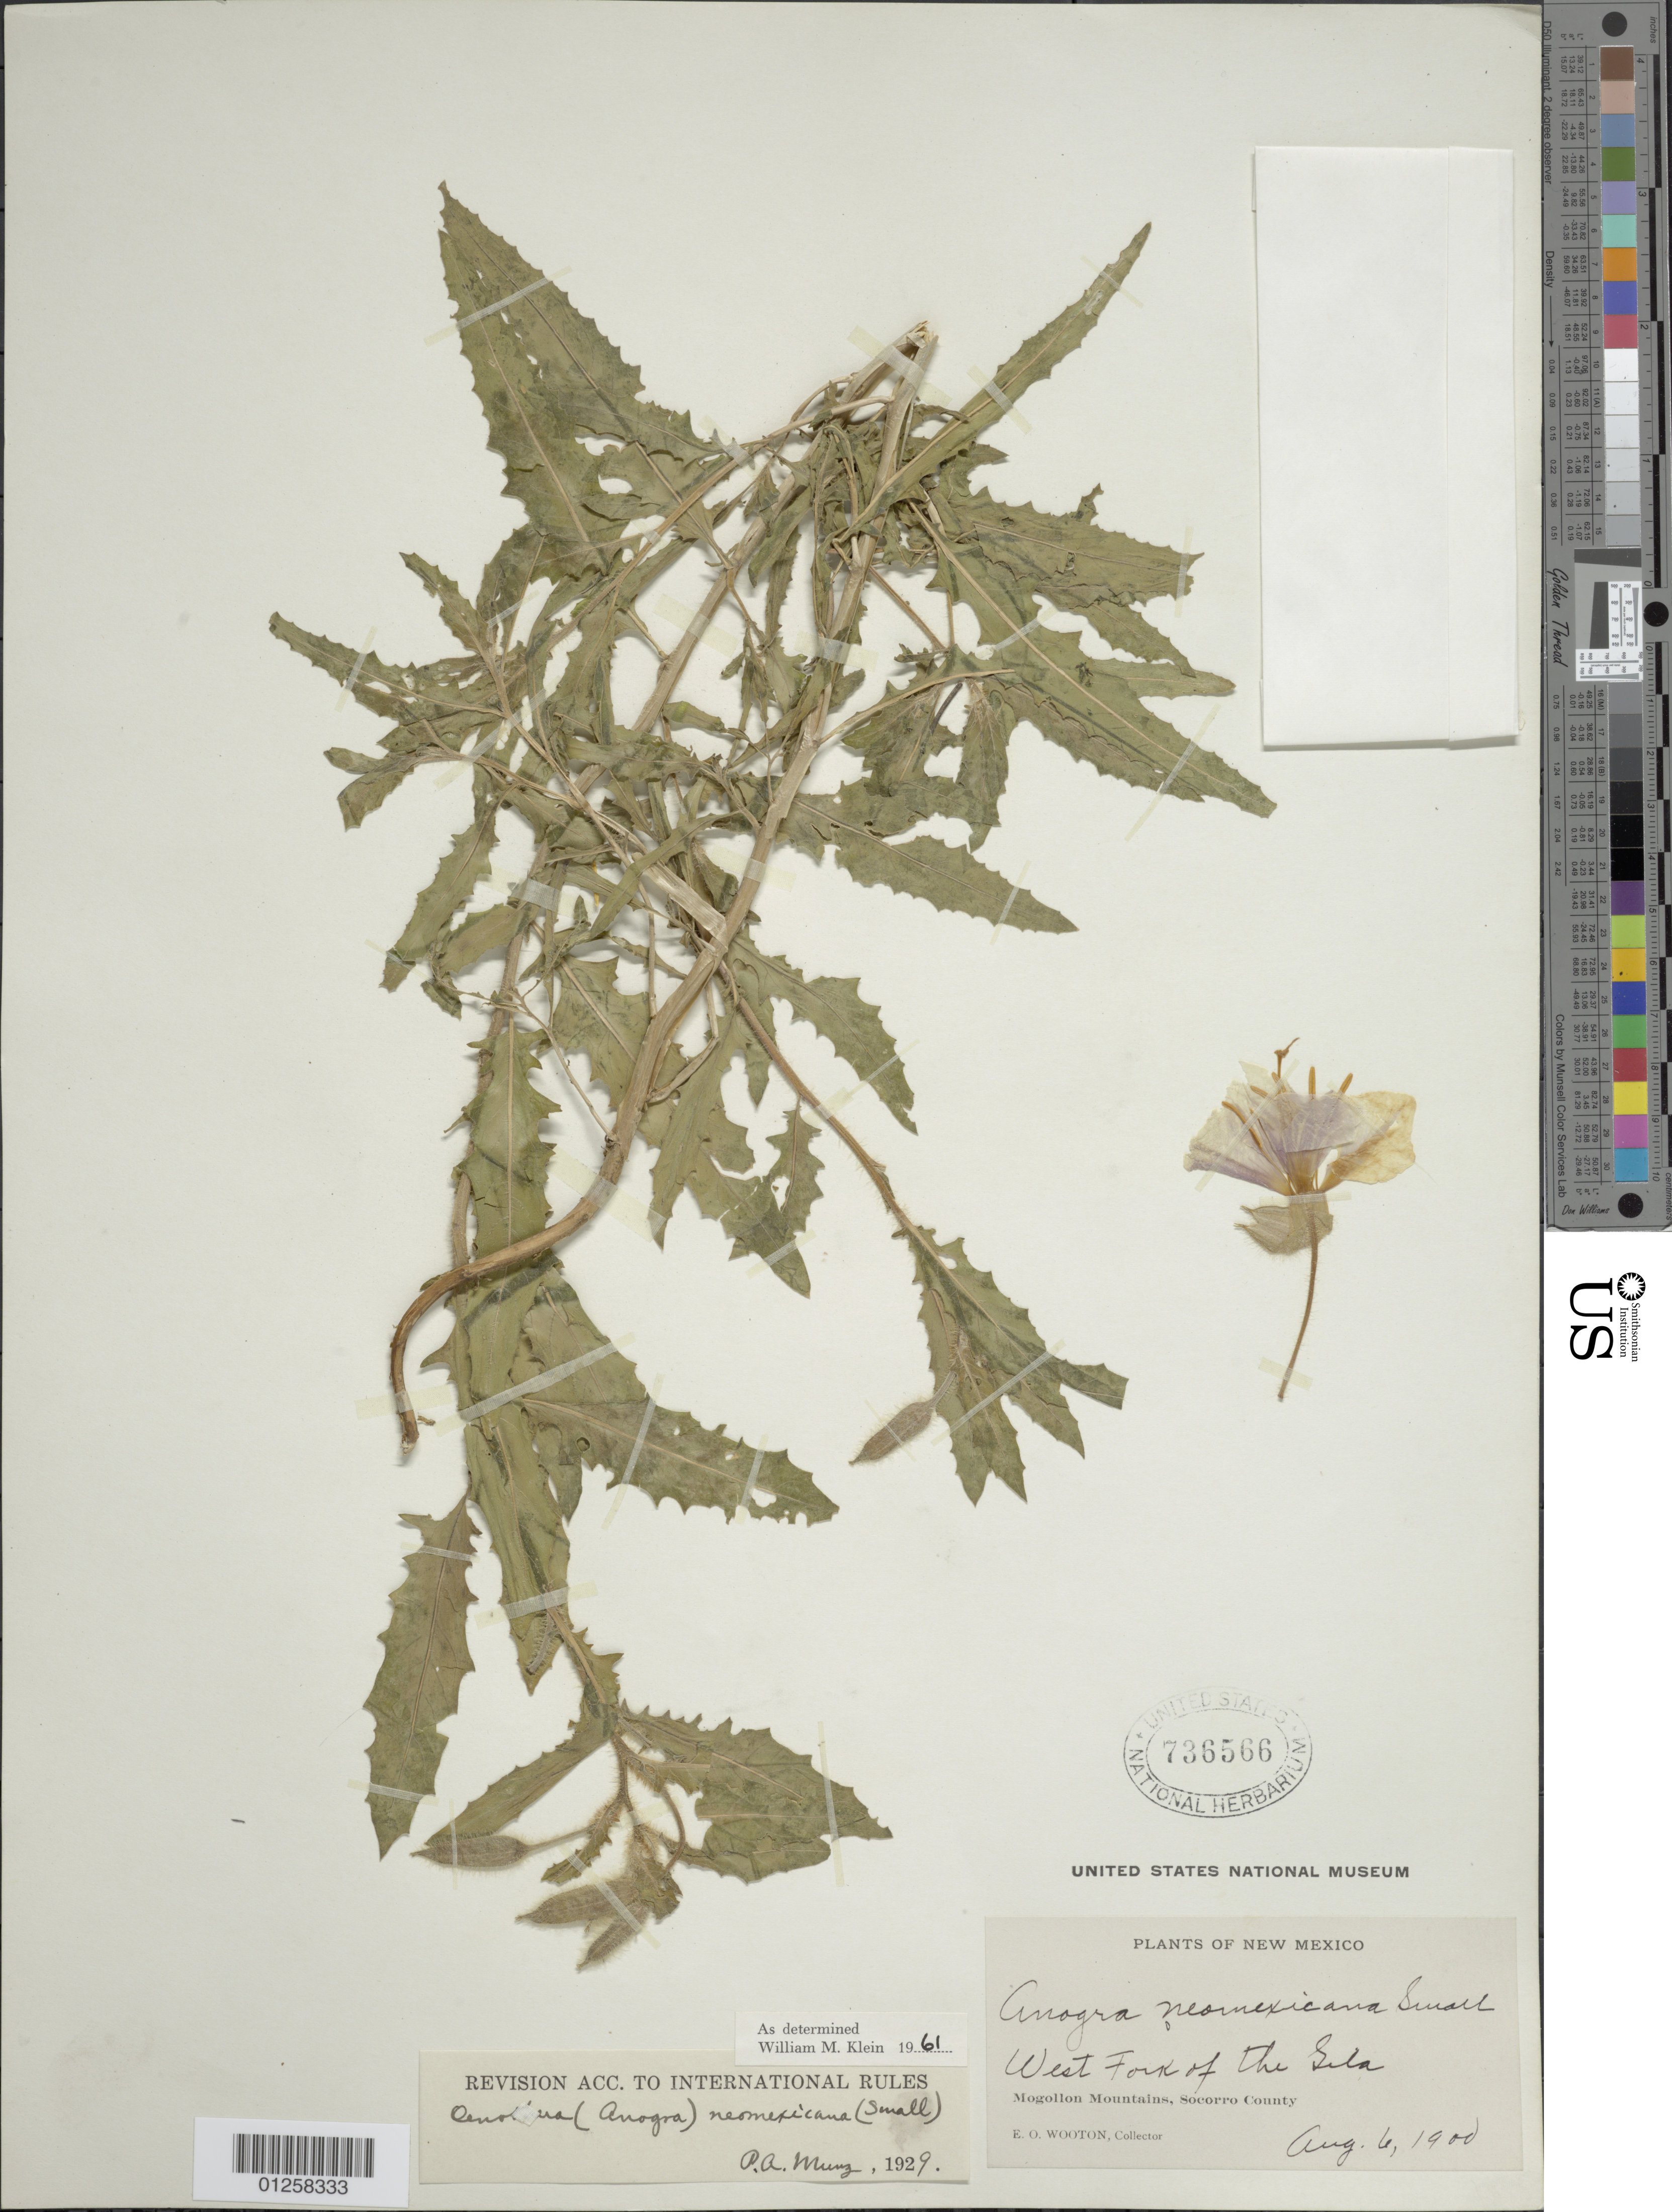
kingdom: Plantae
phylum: Tracheophyta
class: Magnoliopsida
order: Myrtales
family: Onagraceae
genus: Oenothera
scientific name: Oenothera neomexicana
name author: (Small) Munz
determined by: Klein, W. M.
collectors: E. O. Wooton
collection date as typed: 06 Aug 1900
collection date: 1900-08-06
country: United States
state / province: New Mexico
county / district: Socorro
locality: West fork of the Gila, Mogollon Mts.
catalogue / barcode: US 736566